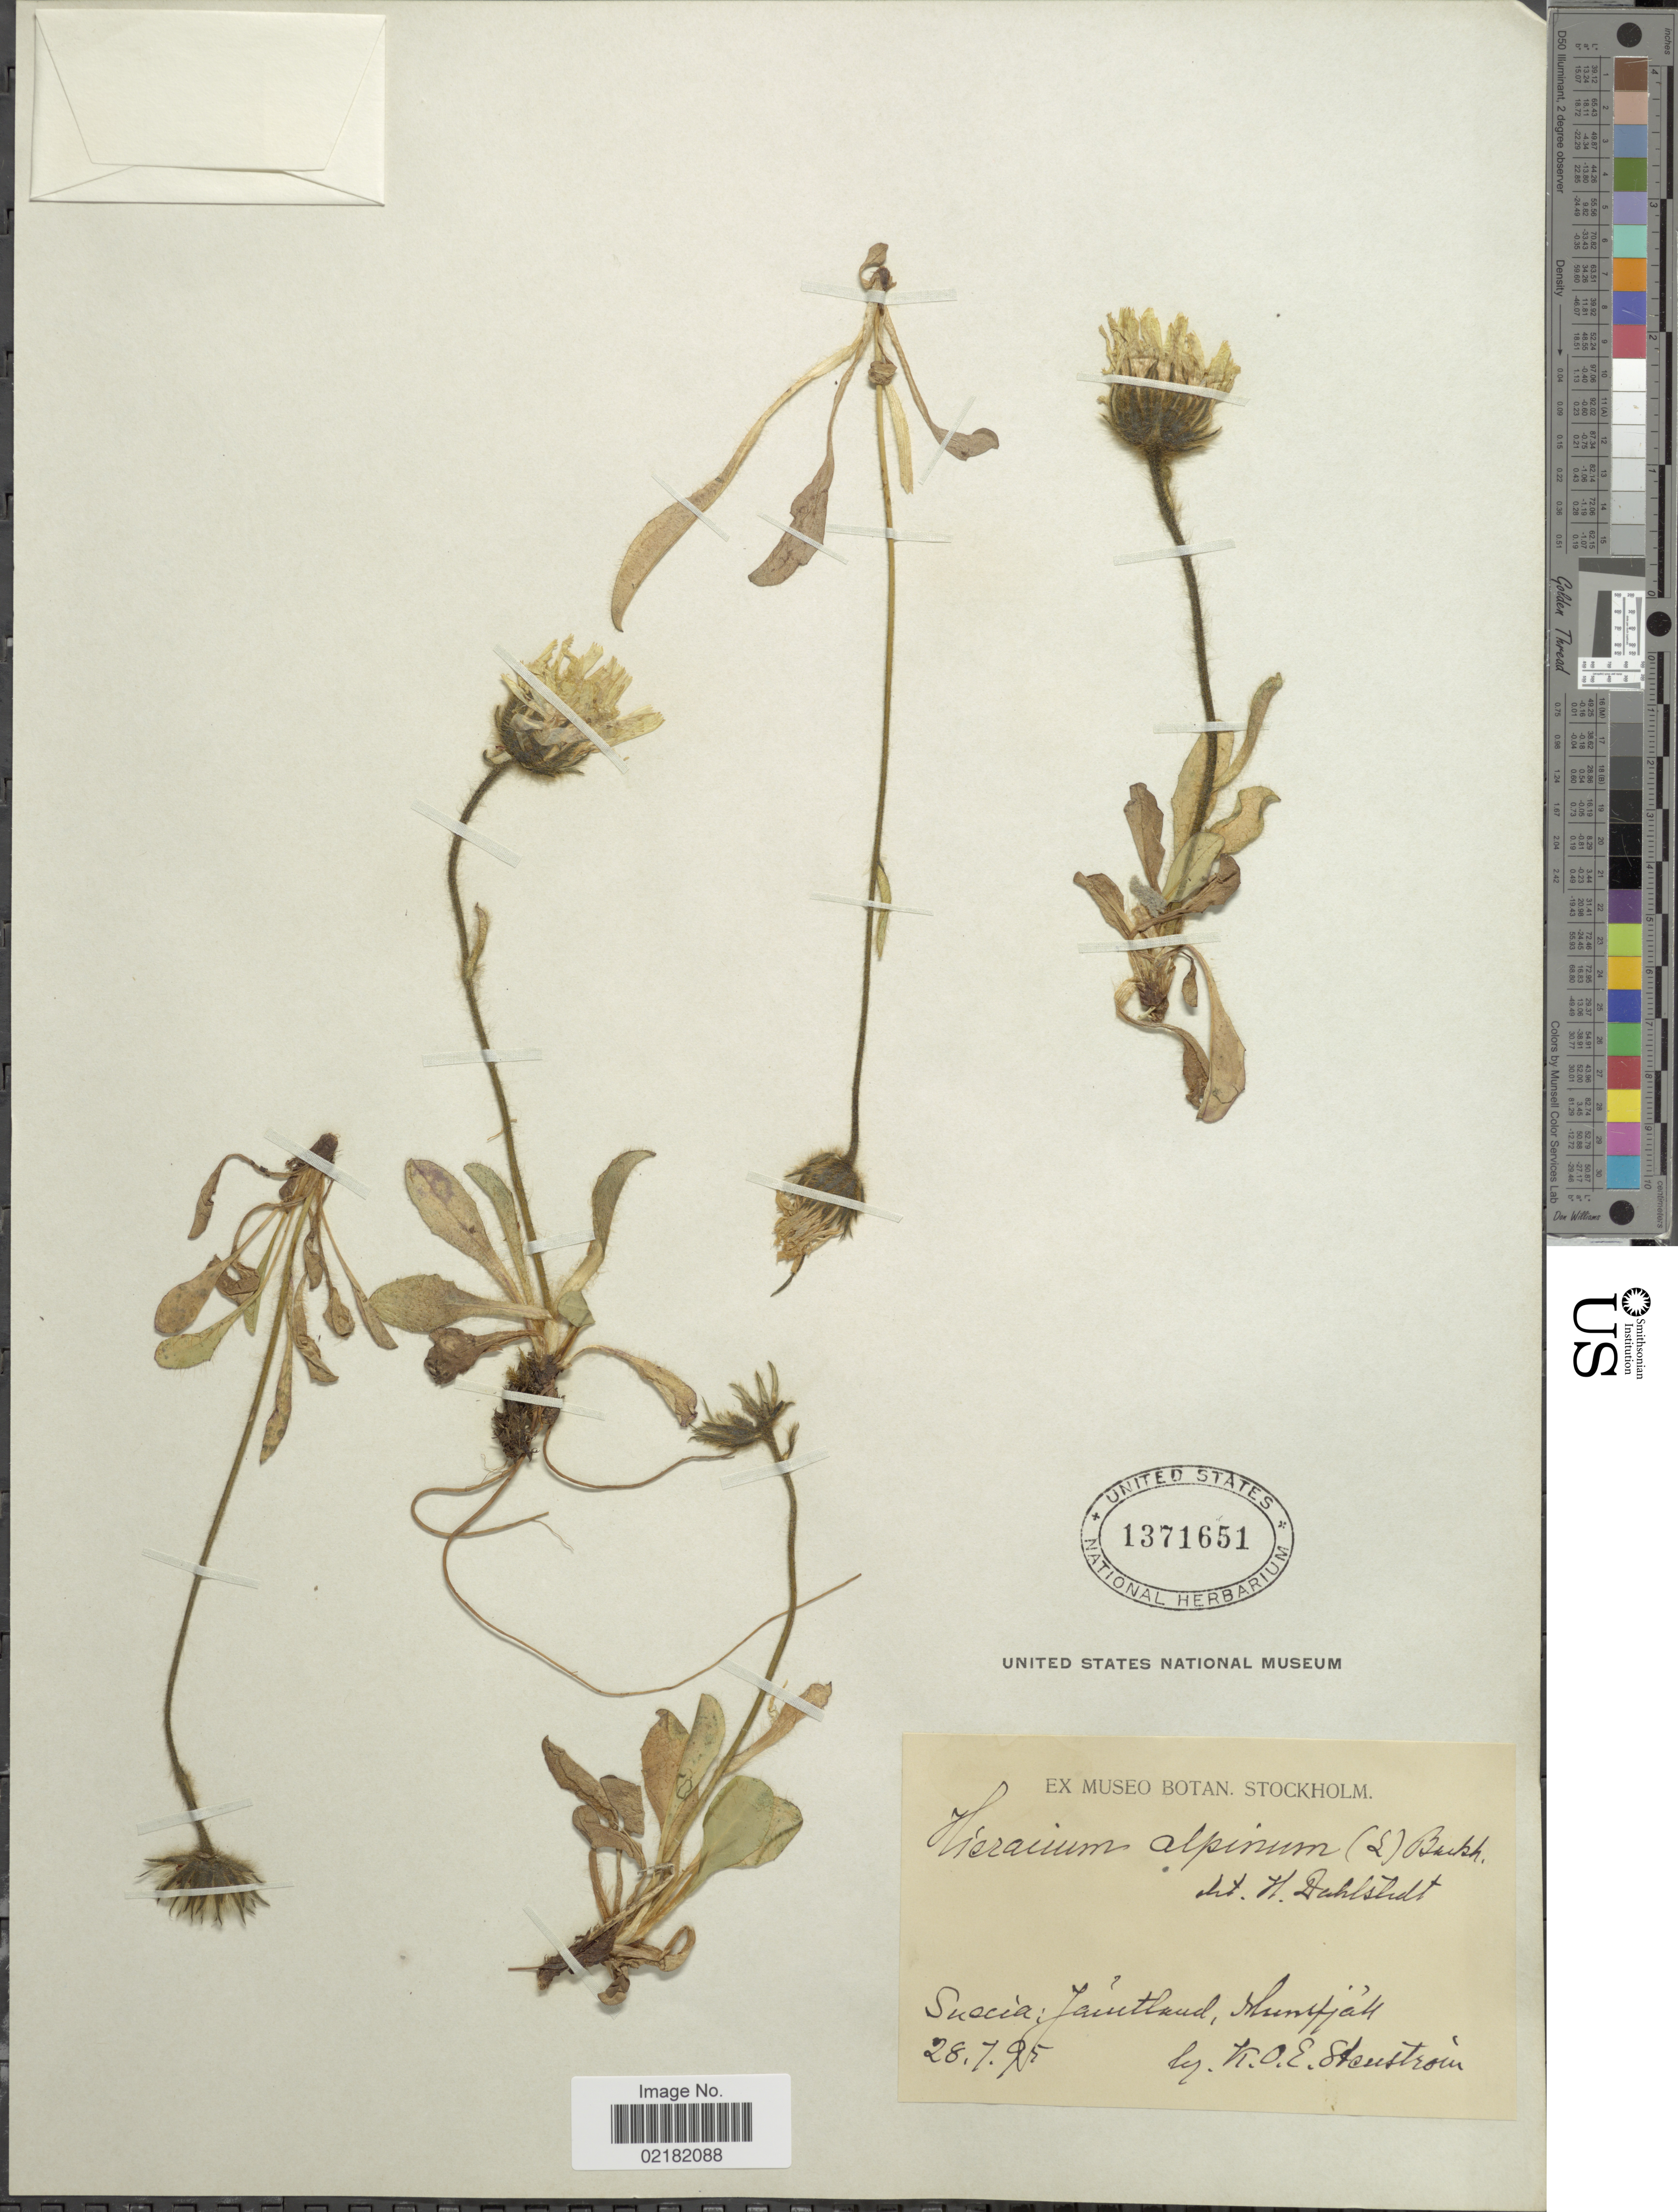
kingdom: Plantae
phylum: Tracheophyta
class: Magnoliopsida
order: Asterales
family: Asteraceae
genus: Hieracium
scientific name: Hieracium alpinum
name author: L.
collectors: K. O. E. Stenström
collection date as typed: Transcribed d/m/y: 28/7/95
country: Sweden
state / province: Jämtland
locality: Munsfjall.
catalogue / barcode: US 1371651